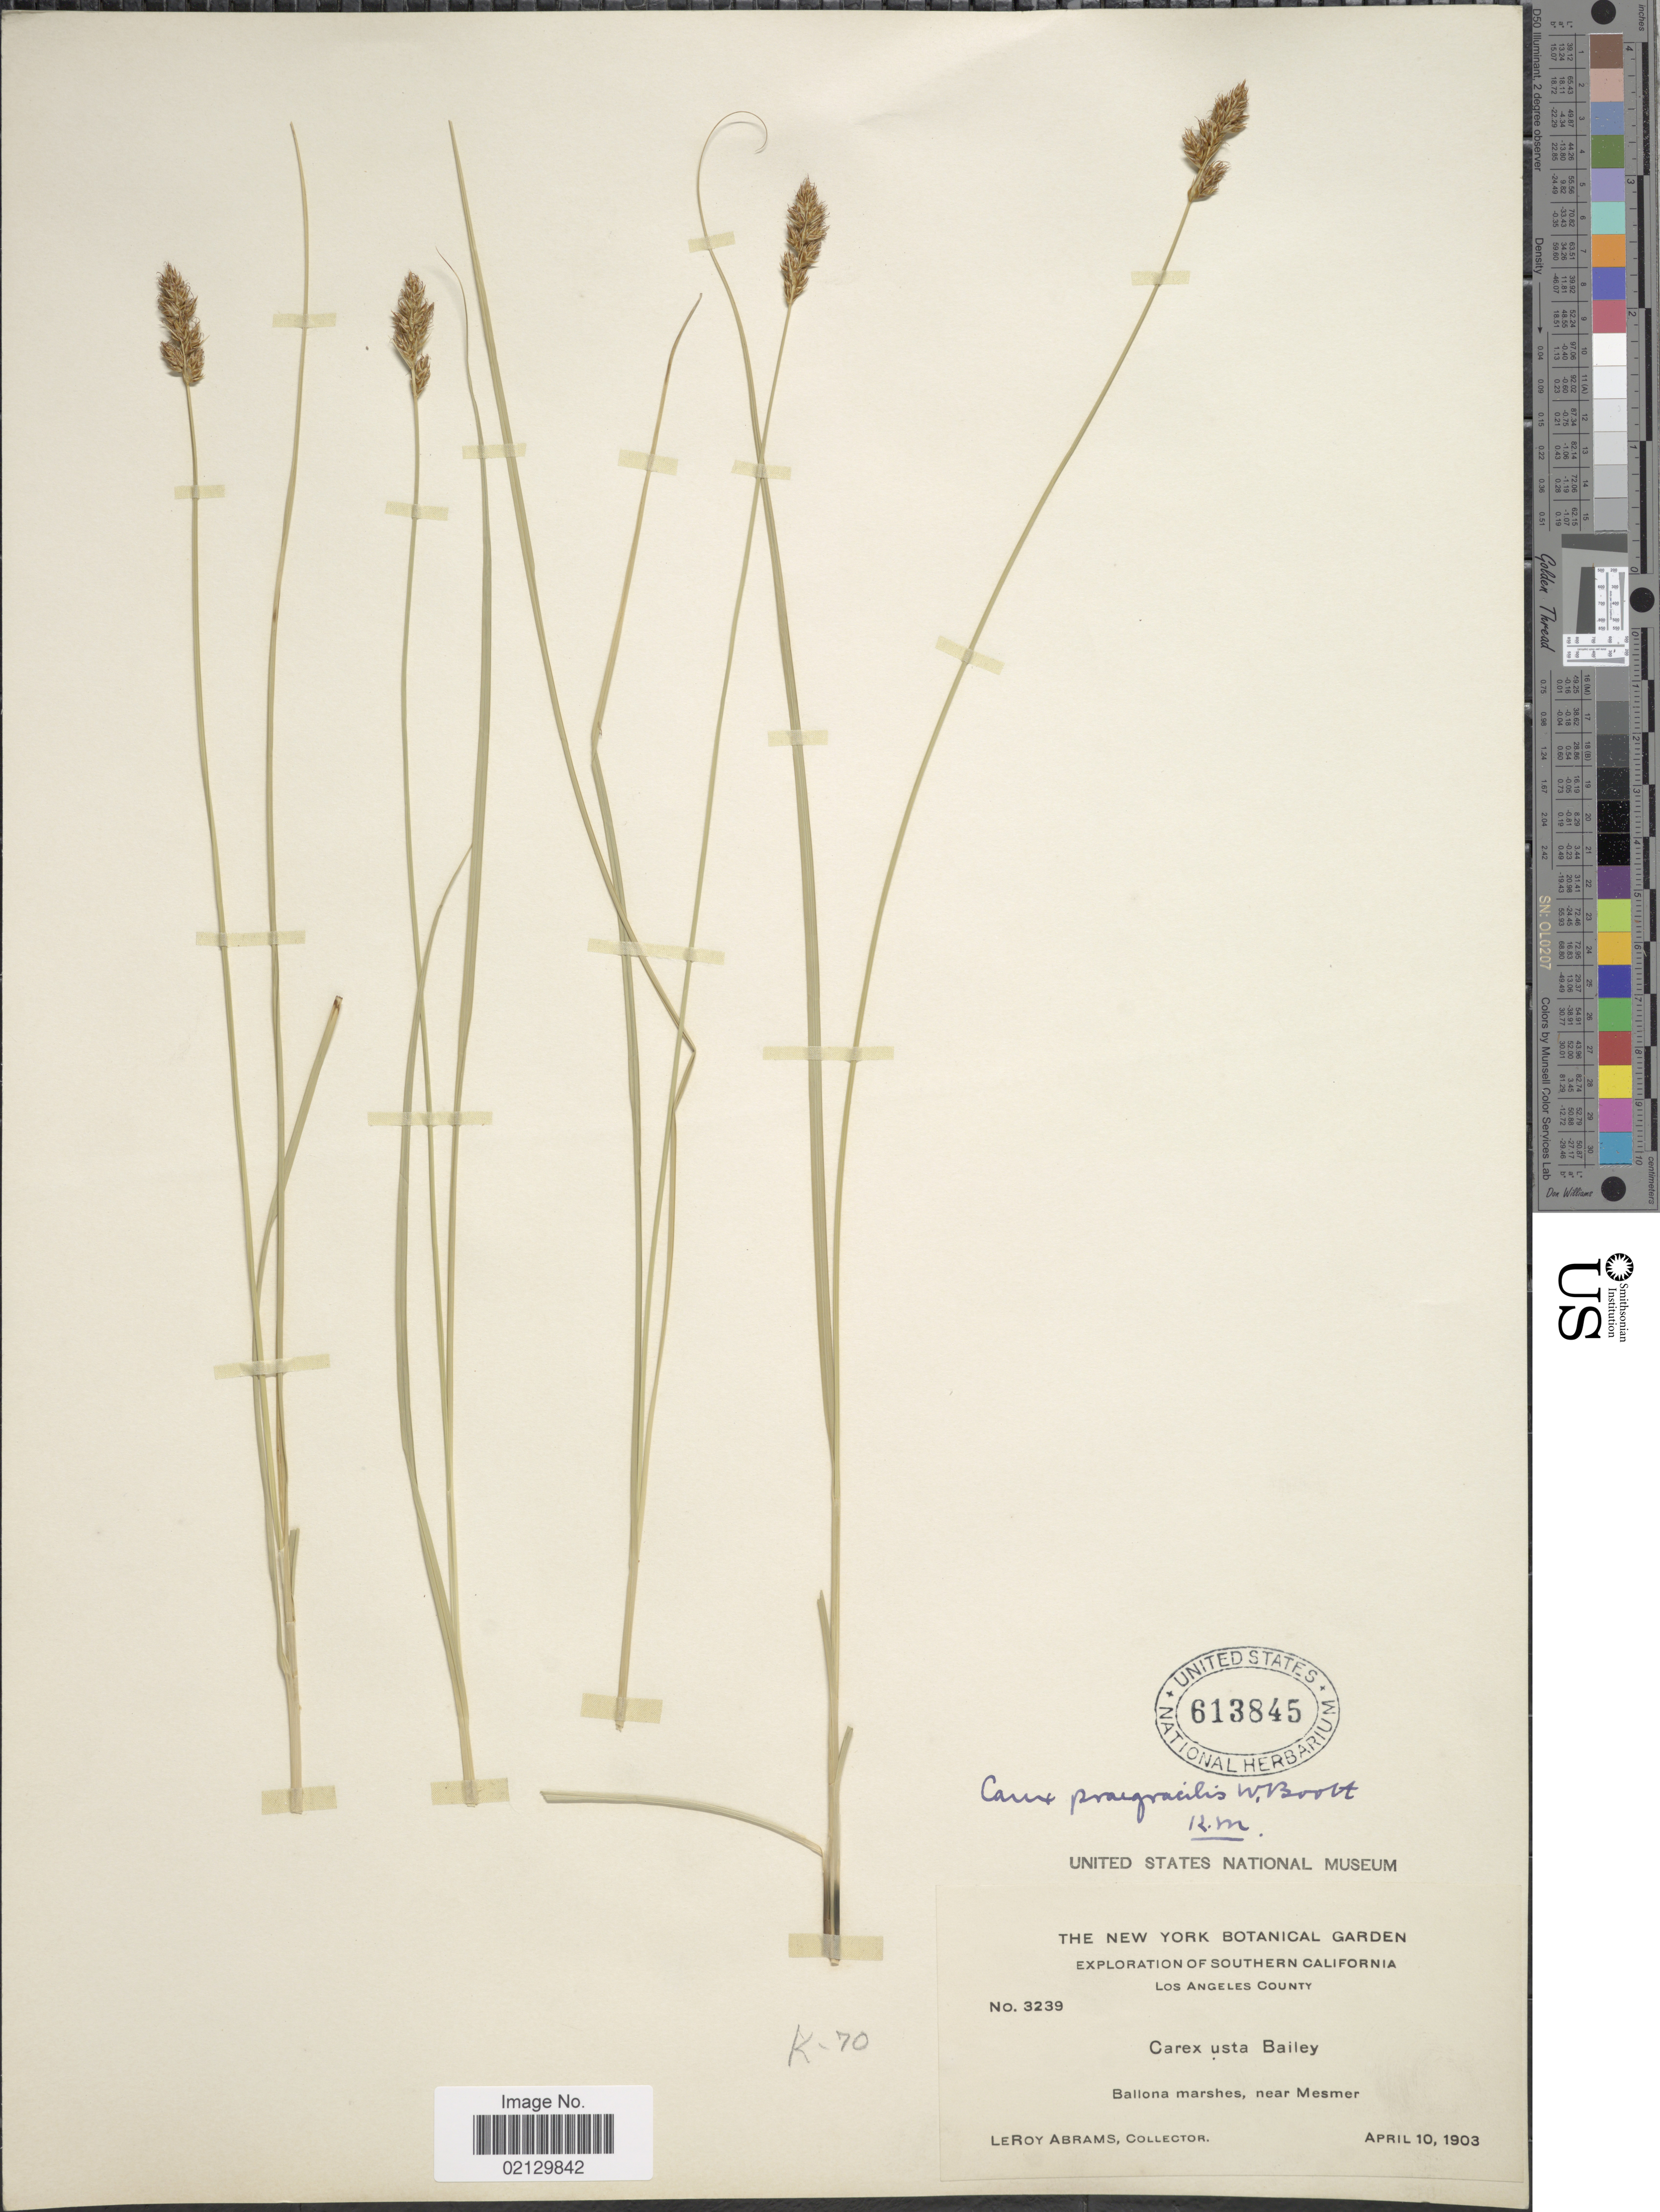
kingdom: Plantae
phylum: Tracheophyta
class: Liliopsida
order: Poales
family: Cyperaceae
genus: Carex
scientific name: Carex praegracilis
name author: W. Boott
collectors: L. Abrams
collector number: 3239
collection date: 1903-04-10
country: United States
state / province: California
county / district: Los Angeles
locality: Southern California, Los Angeles County. Ballona marshes, near Mesmer.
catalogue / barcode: US 613845